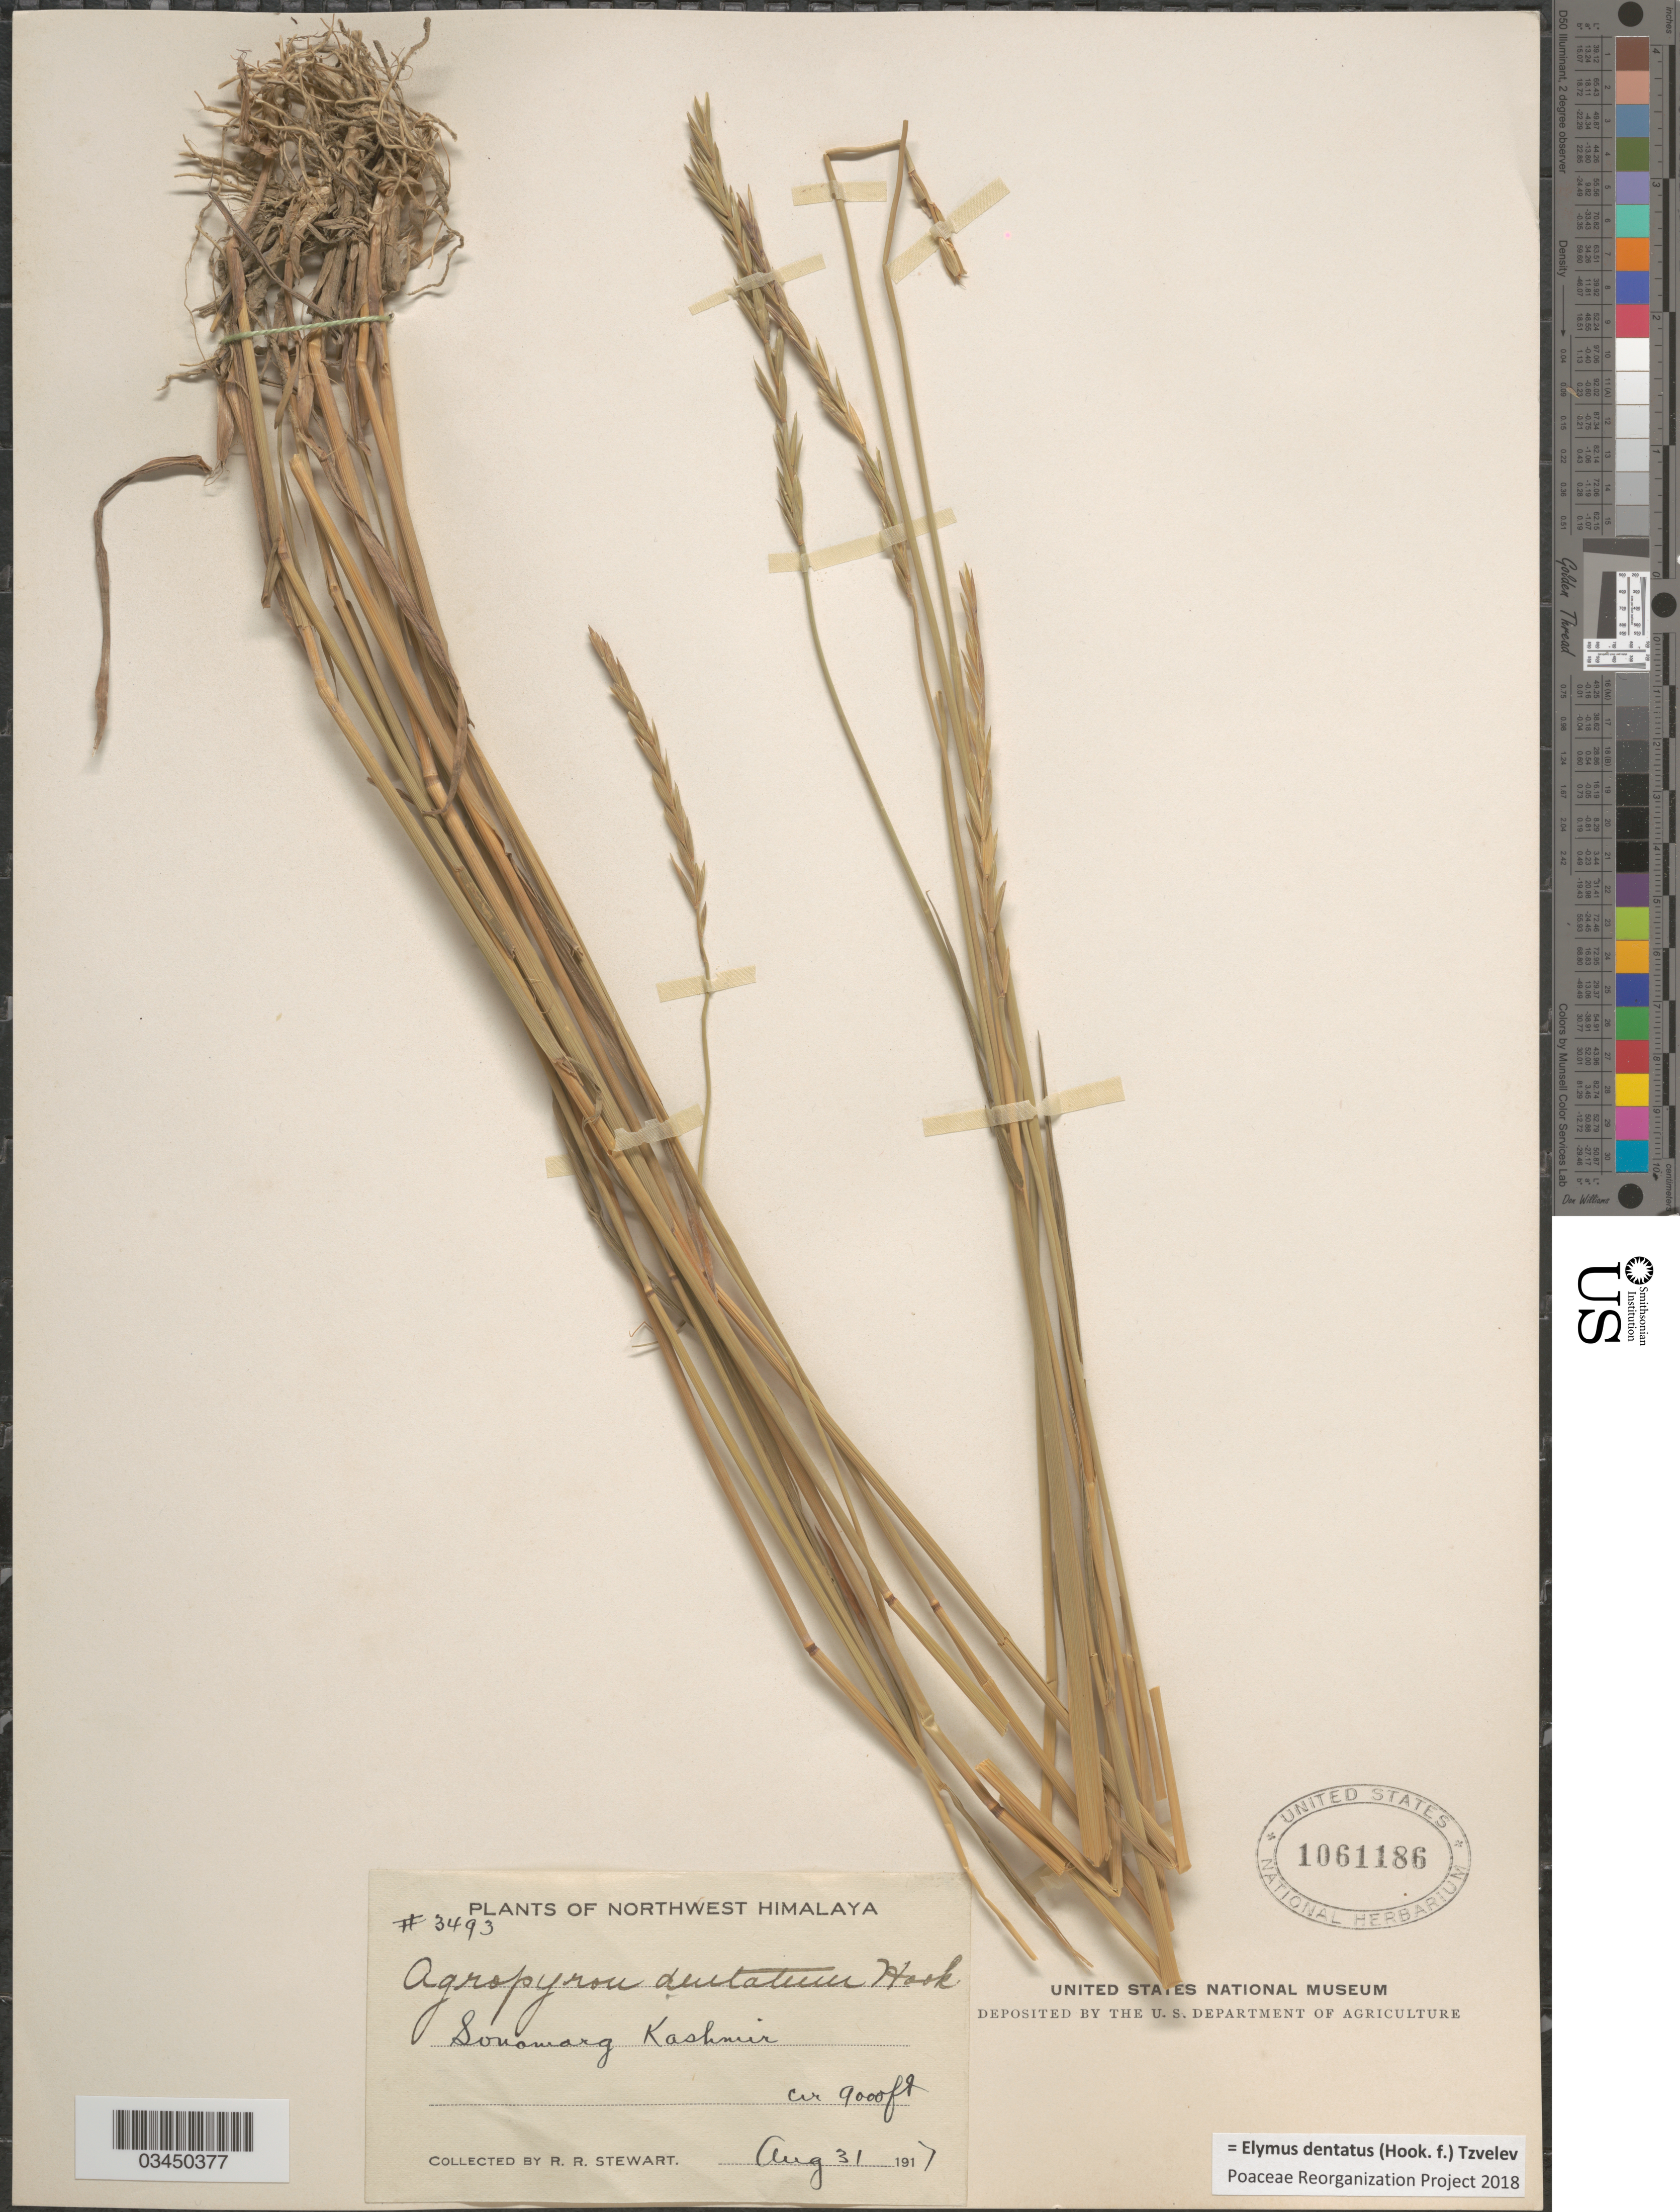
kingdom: Plantae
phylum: Tracheophyta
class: Liliopsida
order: Poales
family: Poaceae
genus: Elymus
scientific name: Elymus dentatus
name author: (Hook. f.) Tzvelev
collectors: R. Stewart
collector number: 3493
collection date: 1917-08-31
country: India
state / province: Jammu and Kashmir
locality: Northwest Himalaya. Sonamarg, Kashmir.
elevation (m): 2743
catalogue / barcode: US 1061186